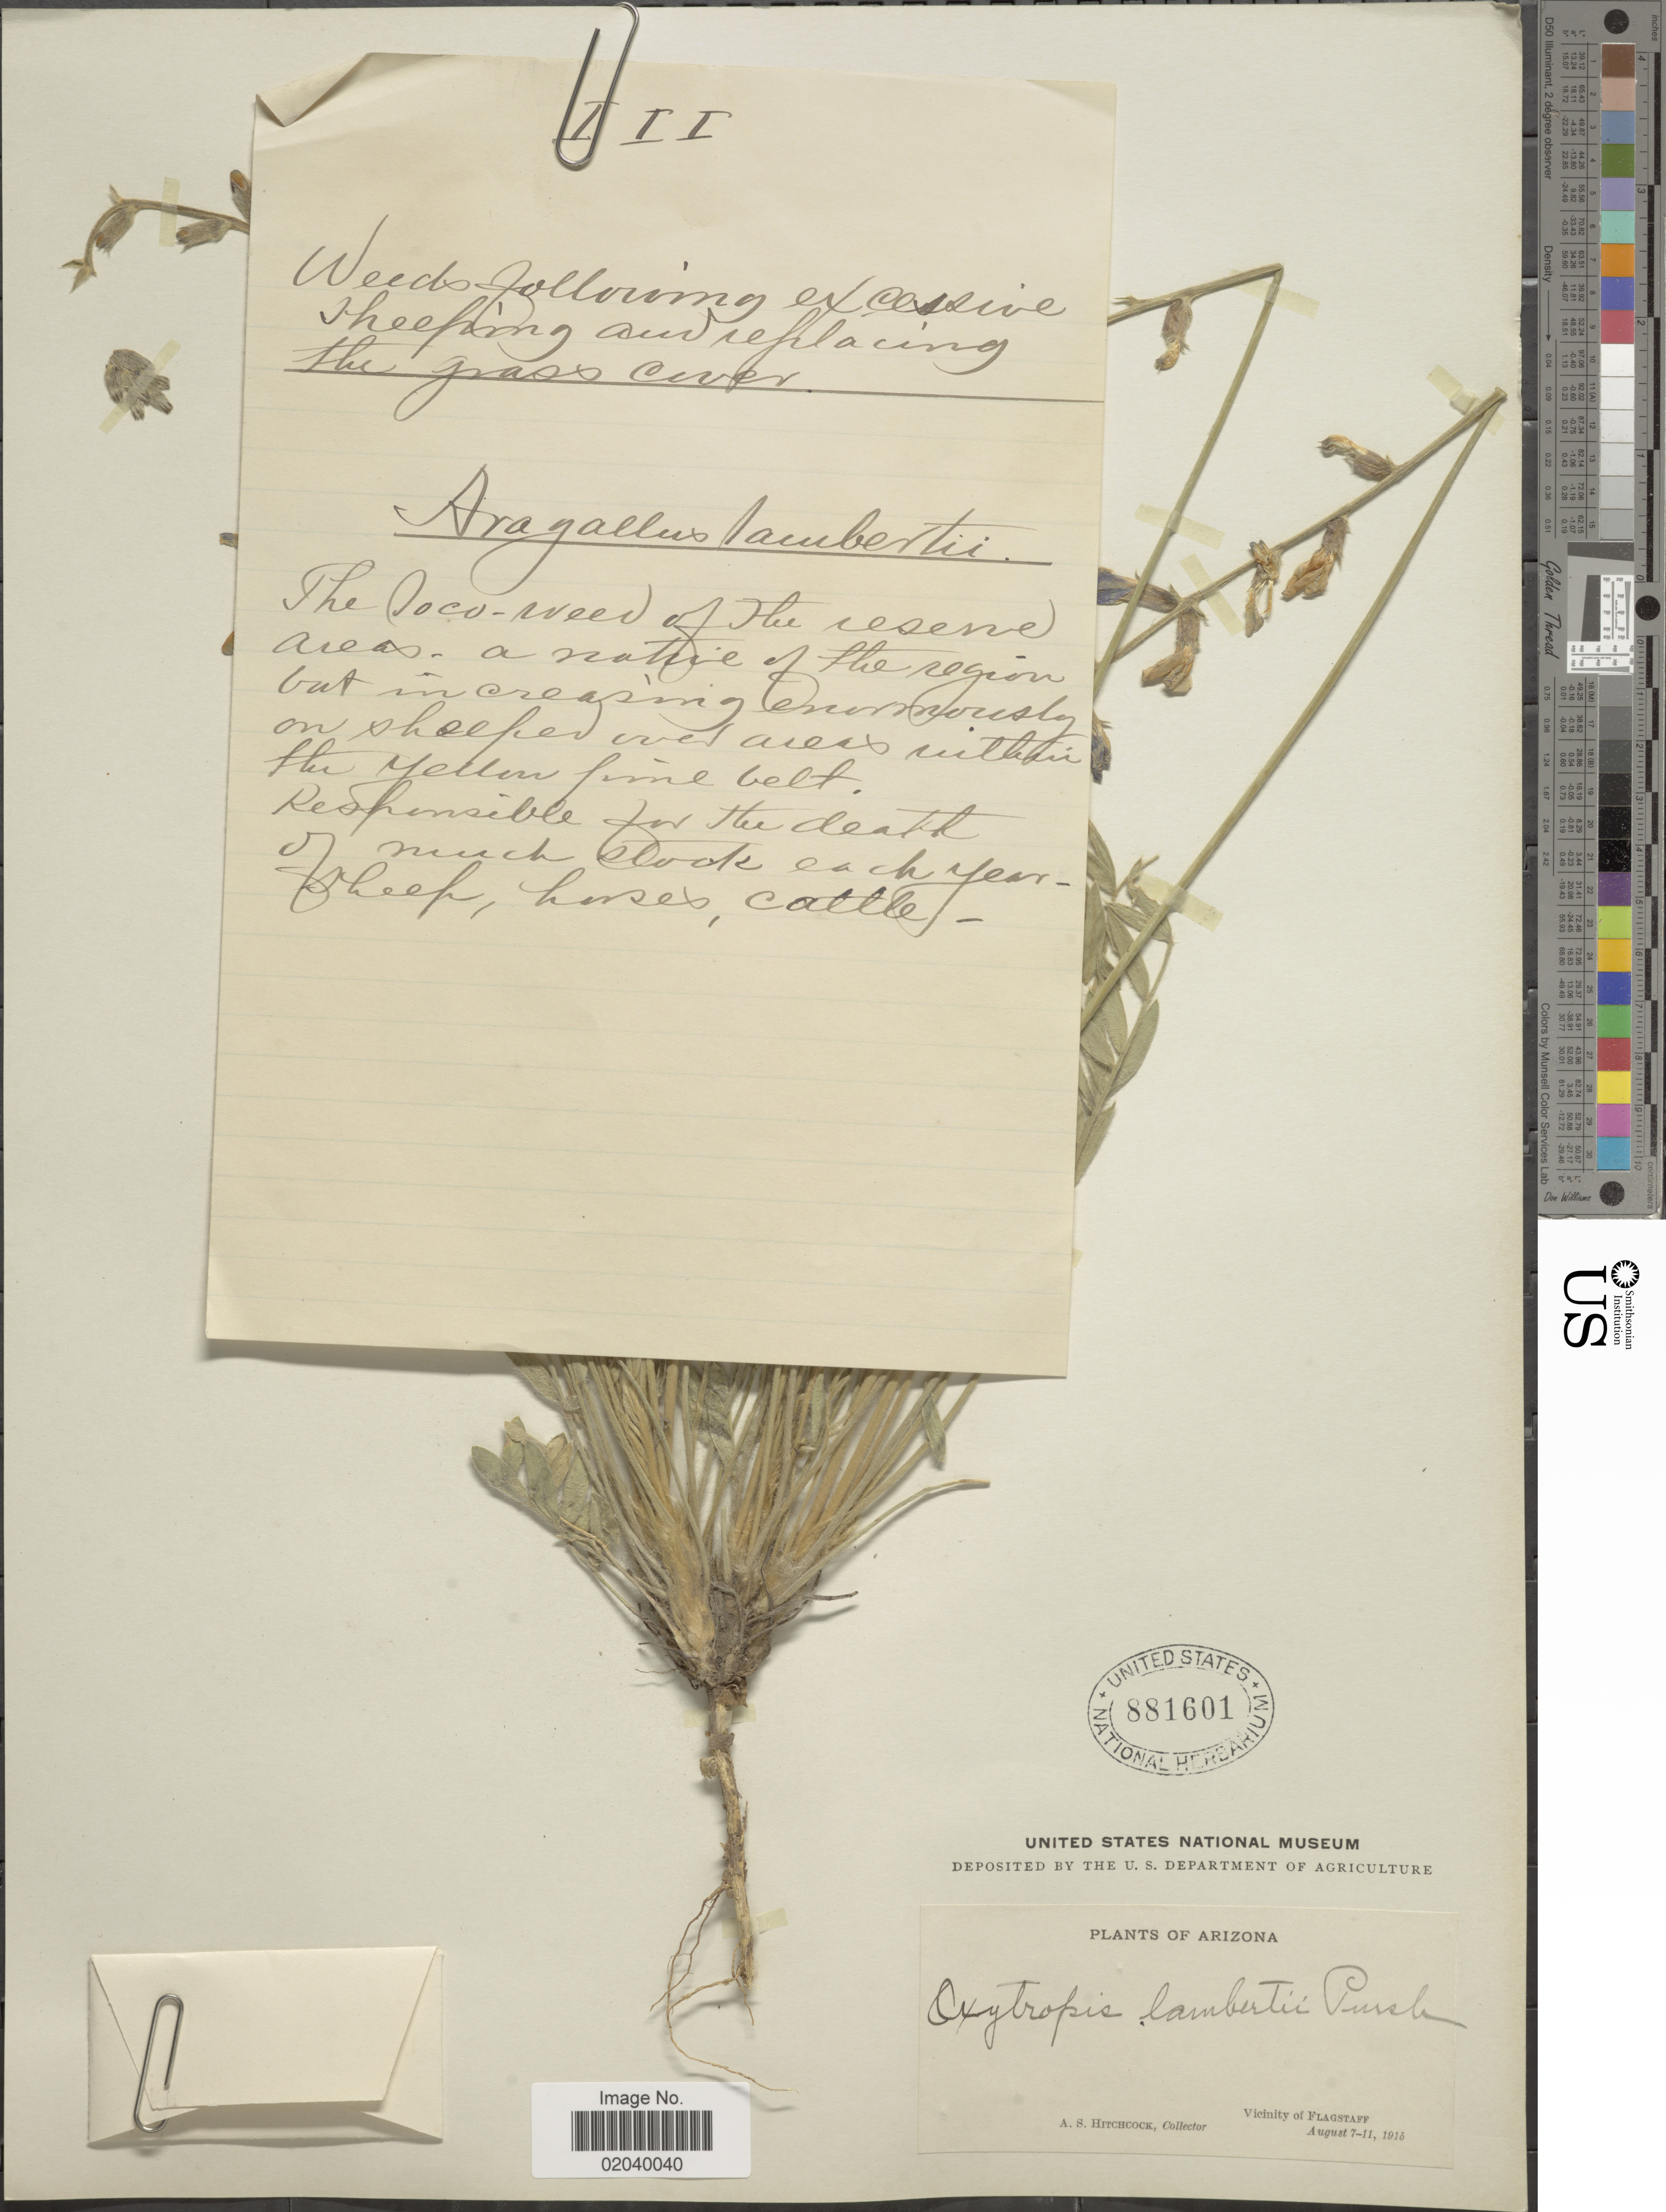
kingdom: Plantae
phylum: Tracheophyta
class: Magnoliopsida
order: Fabales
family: Fabaceae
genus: Oxytropis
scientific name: Oxytropis lambertii var. bigelovii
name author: A. Gray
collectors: A. S. Hitchcock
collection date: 1915-08-07/1915-08-11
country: United States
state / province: Arizona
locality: Vicinity of Flagstaff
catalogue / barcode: US 881601